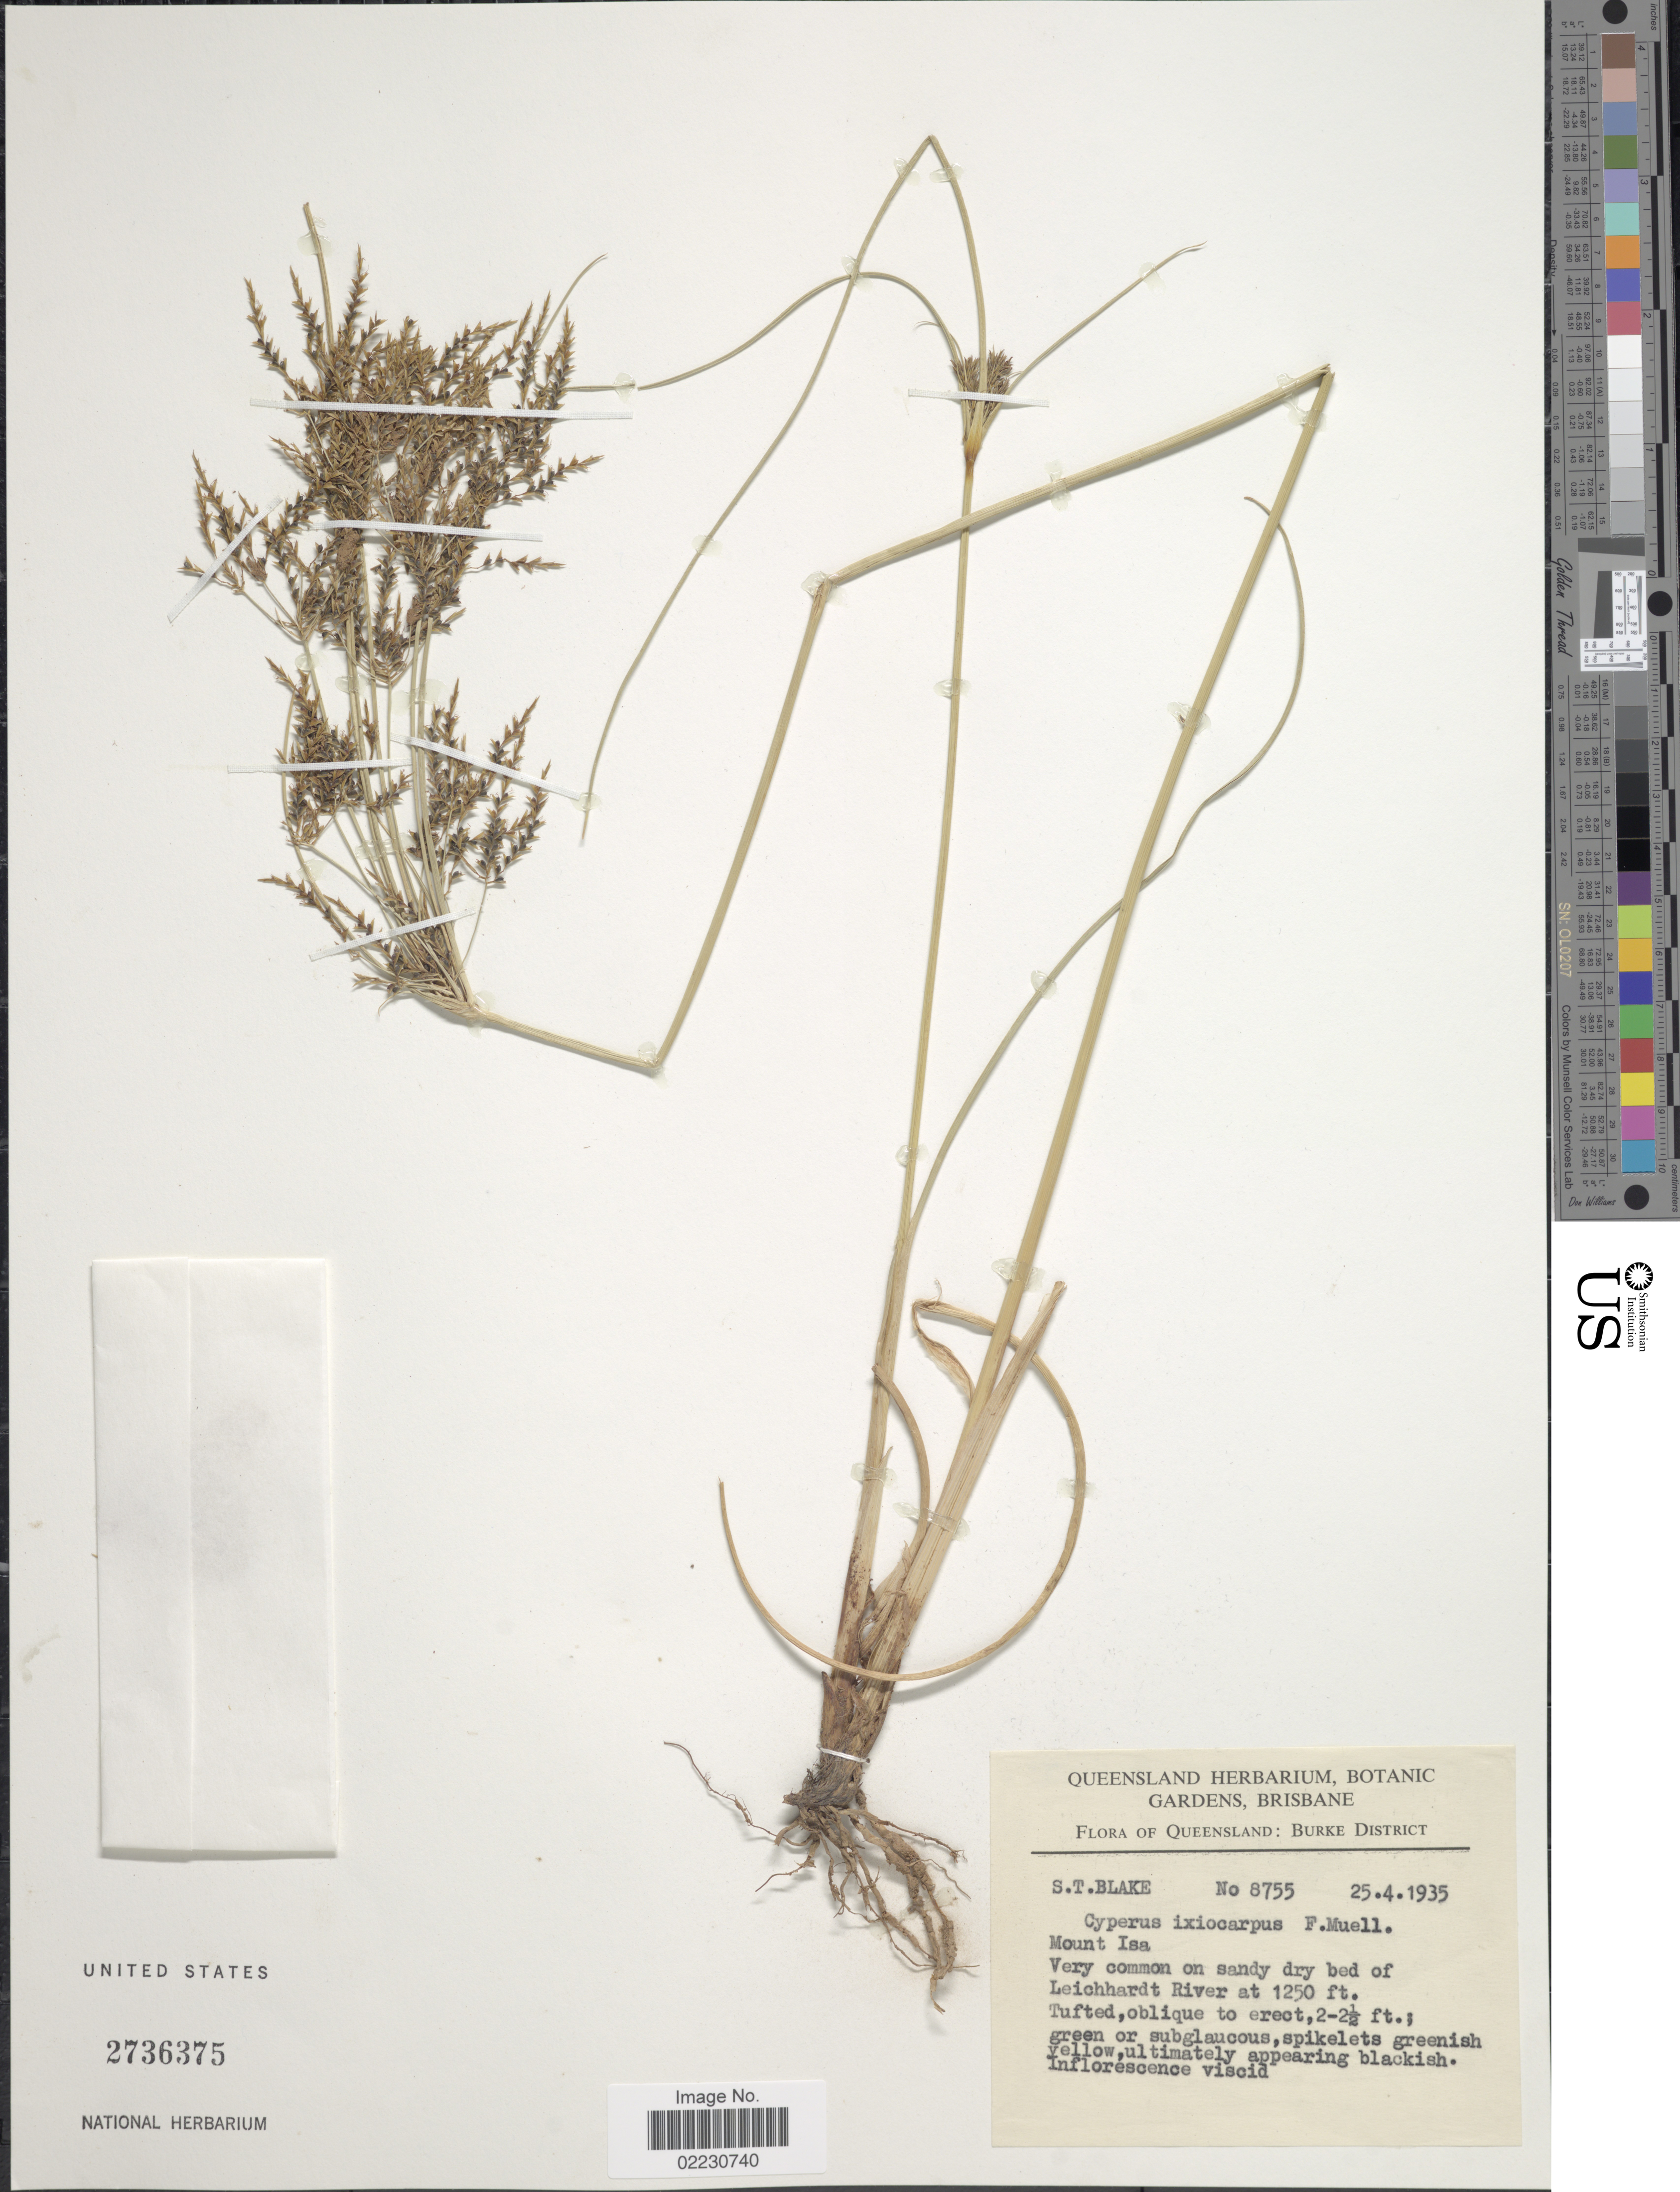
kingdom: Plantae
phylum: Tracheophyta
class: Liliopsida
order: Poales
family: Cyperaceae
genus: Cyperus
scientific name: Cyperus ixiocarpus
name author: F. Muell.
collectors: S. T. Blake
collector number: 8755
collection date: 1935-04-25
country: Australia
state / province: Queensland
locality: Burke District. Mount Isa. Leichhardt River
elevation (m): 381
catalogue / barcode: US 2736375